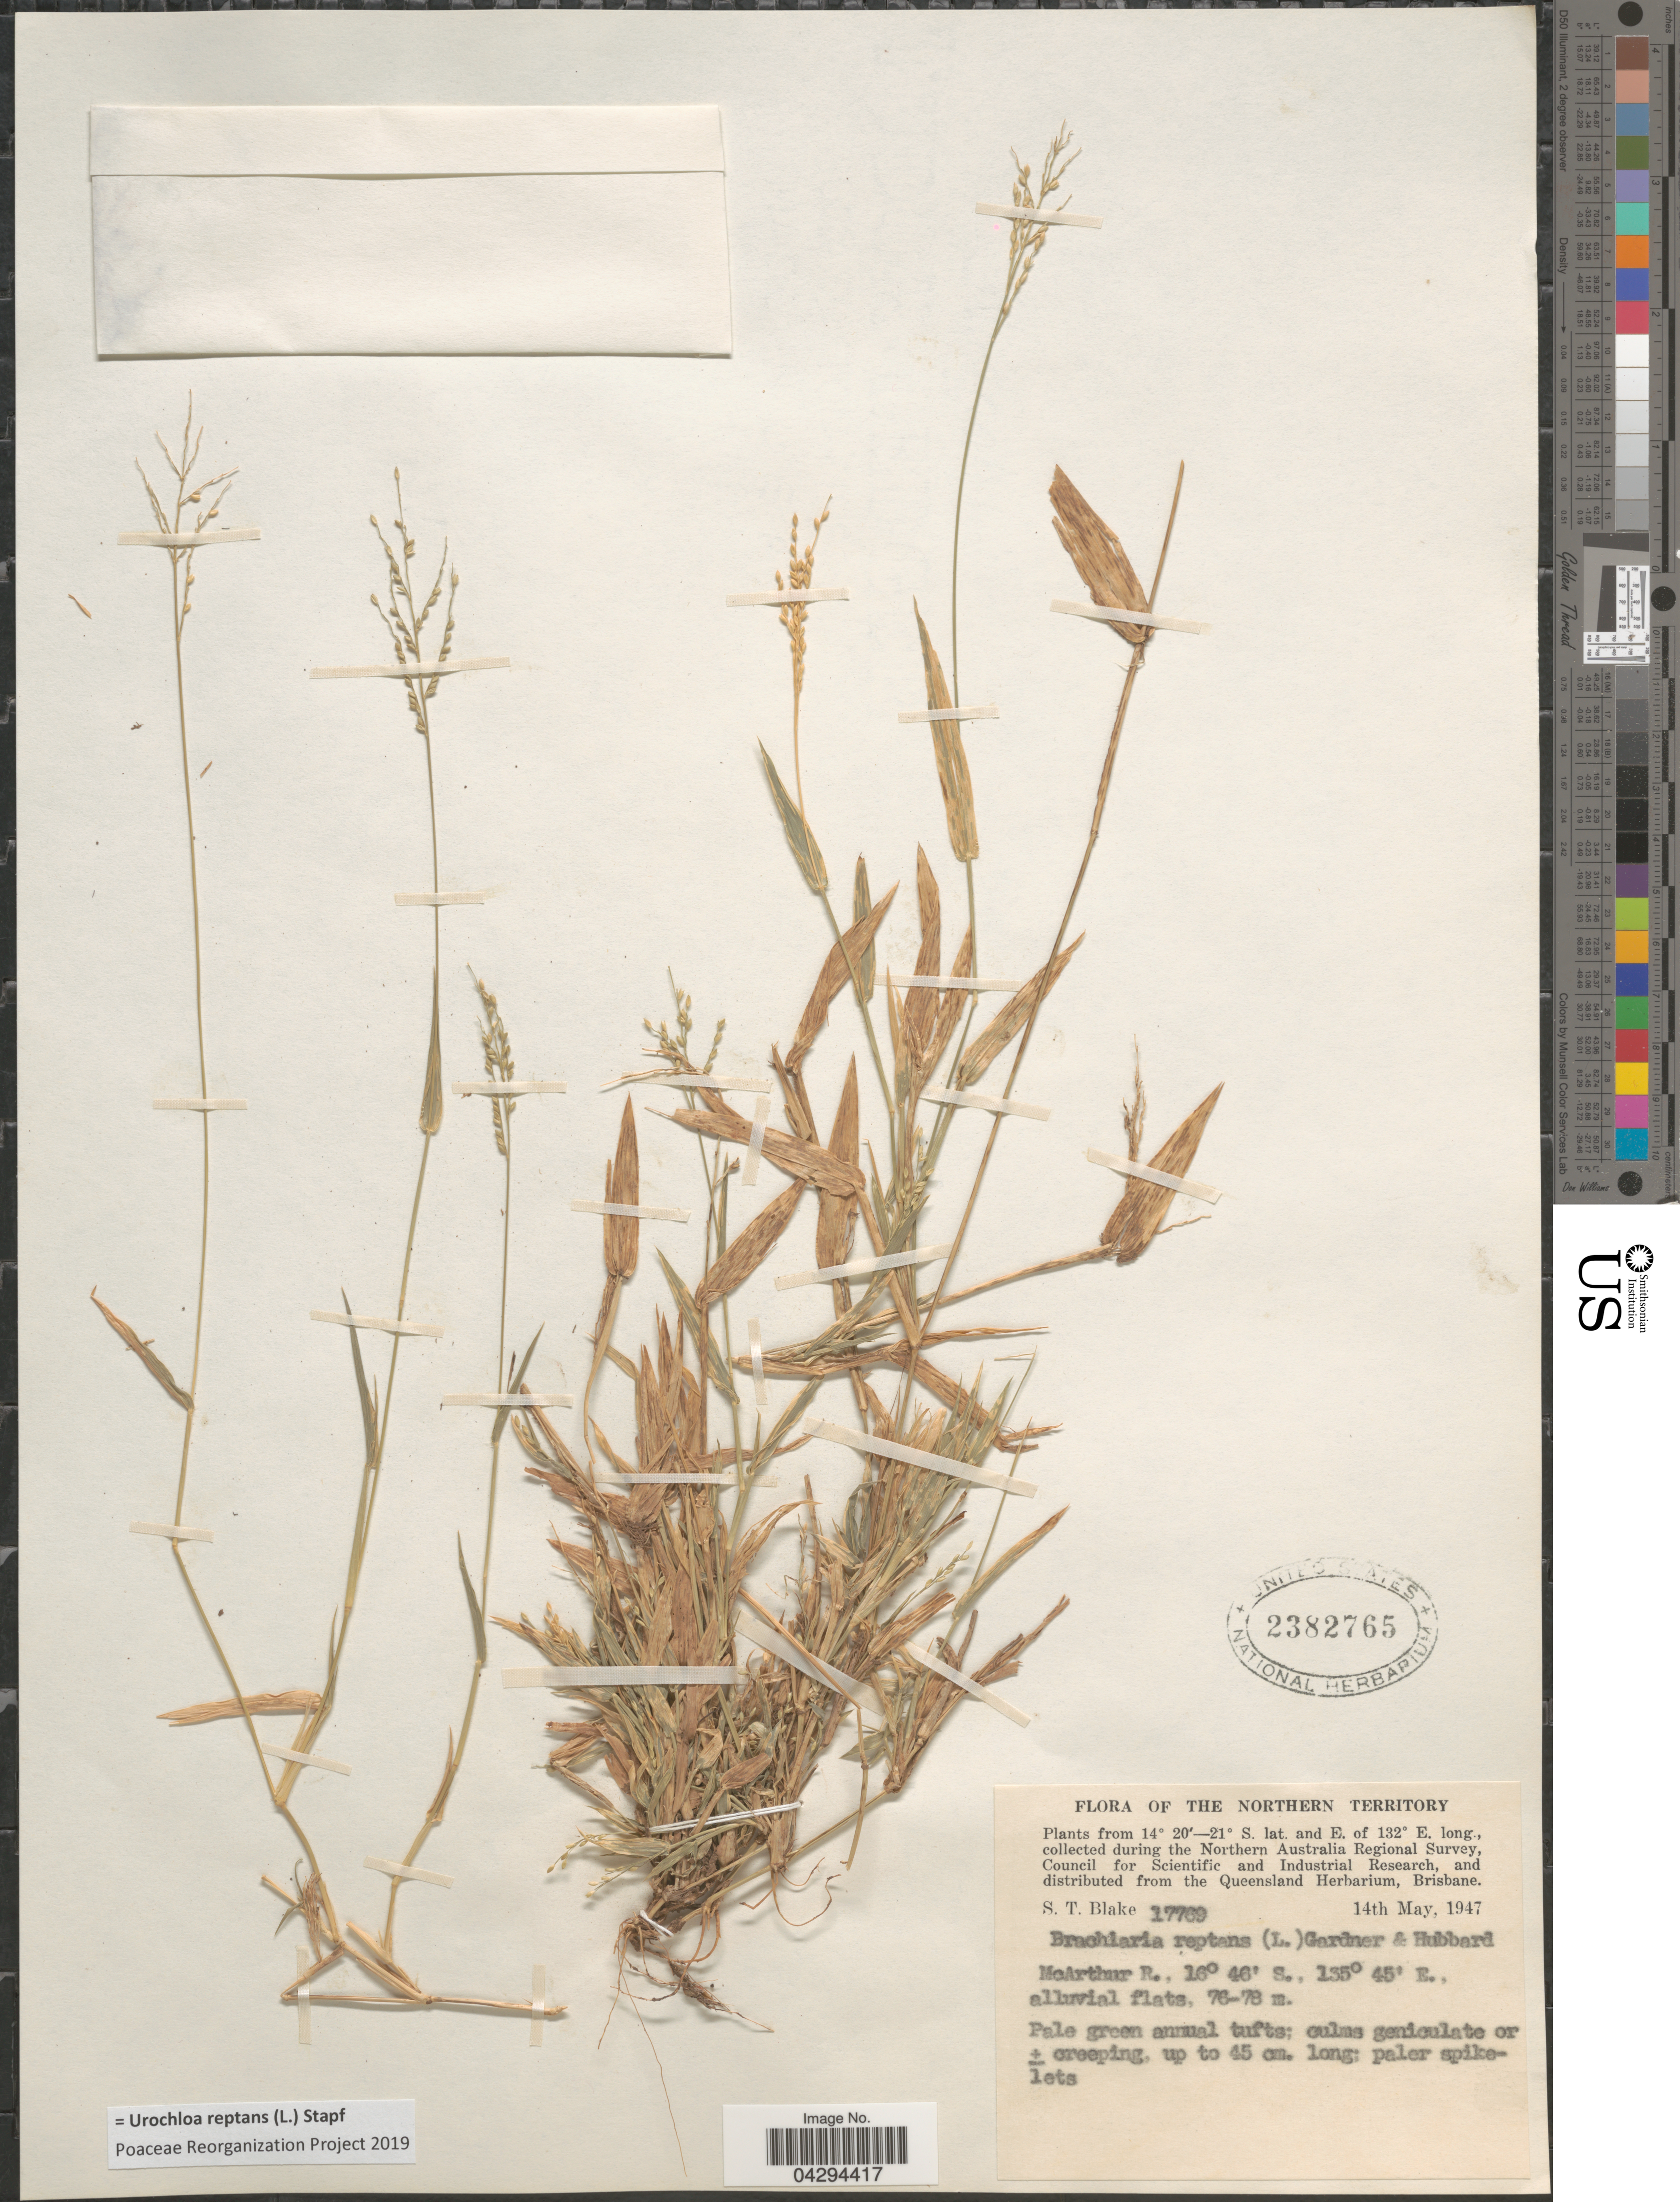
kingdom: Plantae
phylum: Tracheophyta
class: Liliopsida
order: Poales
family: Poaceae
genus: Urochloa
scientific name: Urochloa reptans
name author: (L.) Stapf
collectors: S. T. Blake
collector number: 17769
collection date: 1947-05-14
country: Australia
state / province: Northern Territory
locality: The Northern Australia Regional Survey. McArthur R.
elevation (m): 76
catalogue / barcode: US 2382765